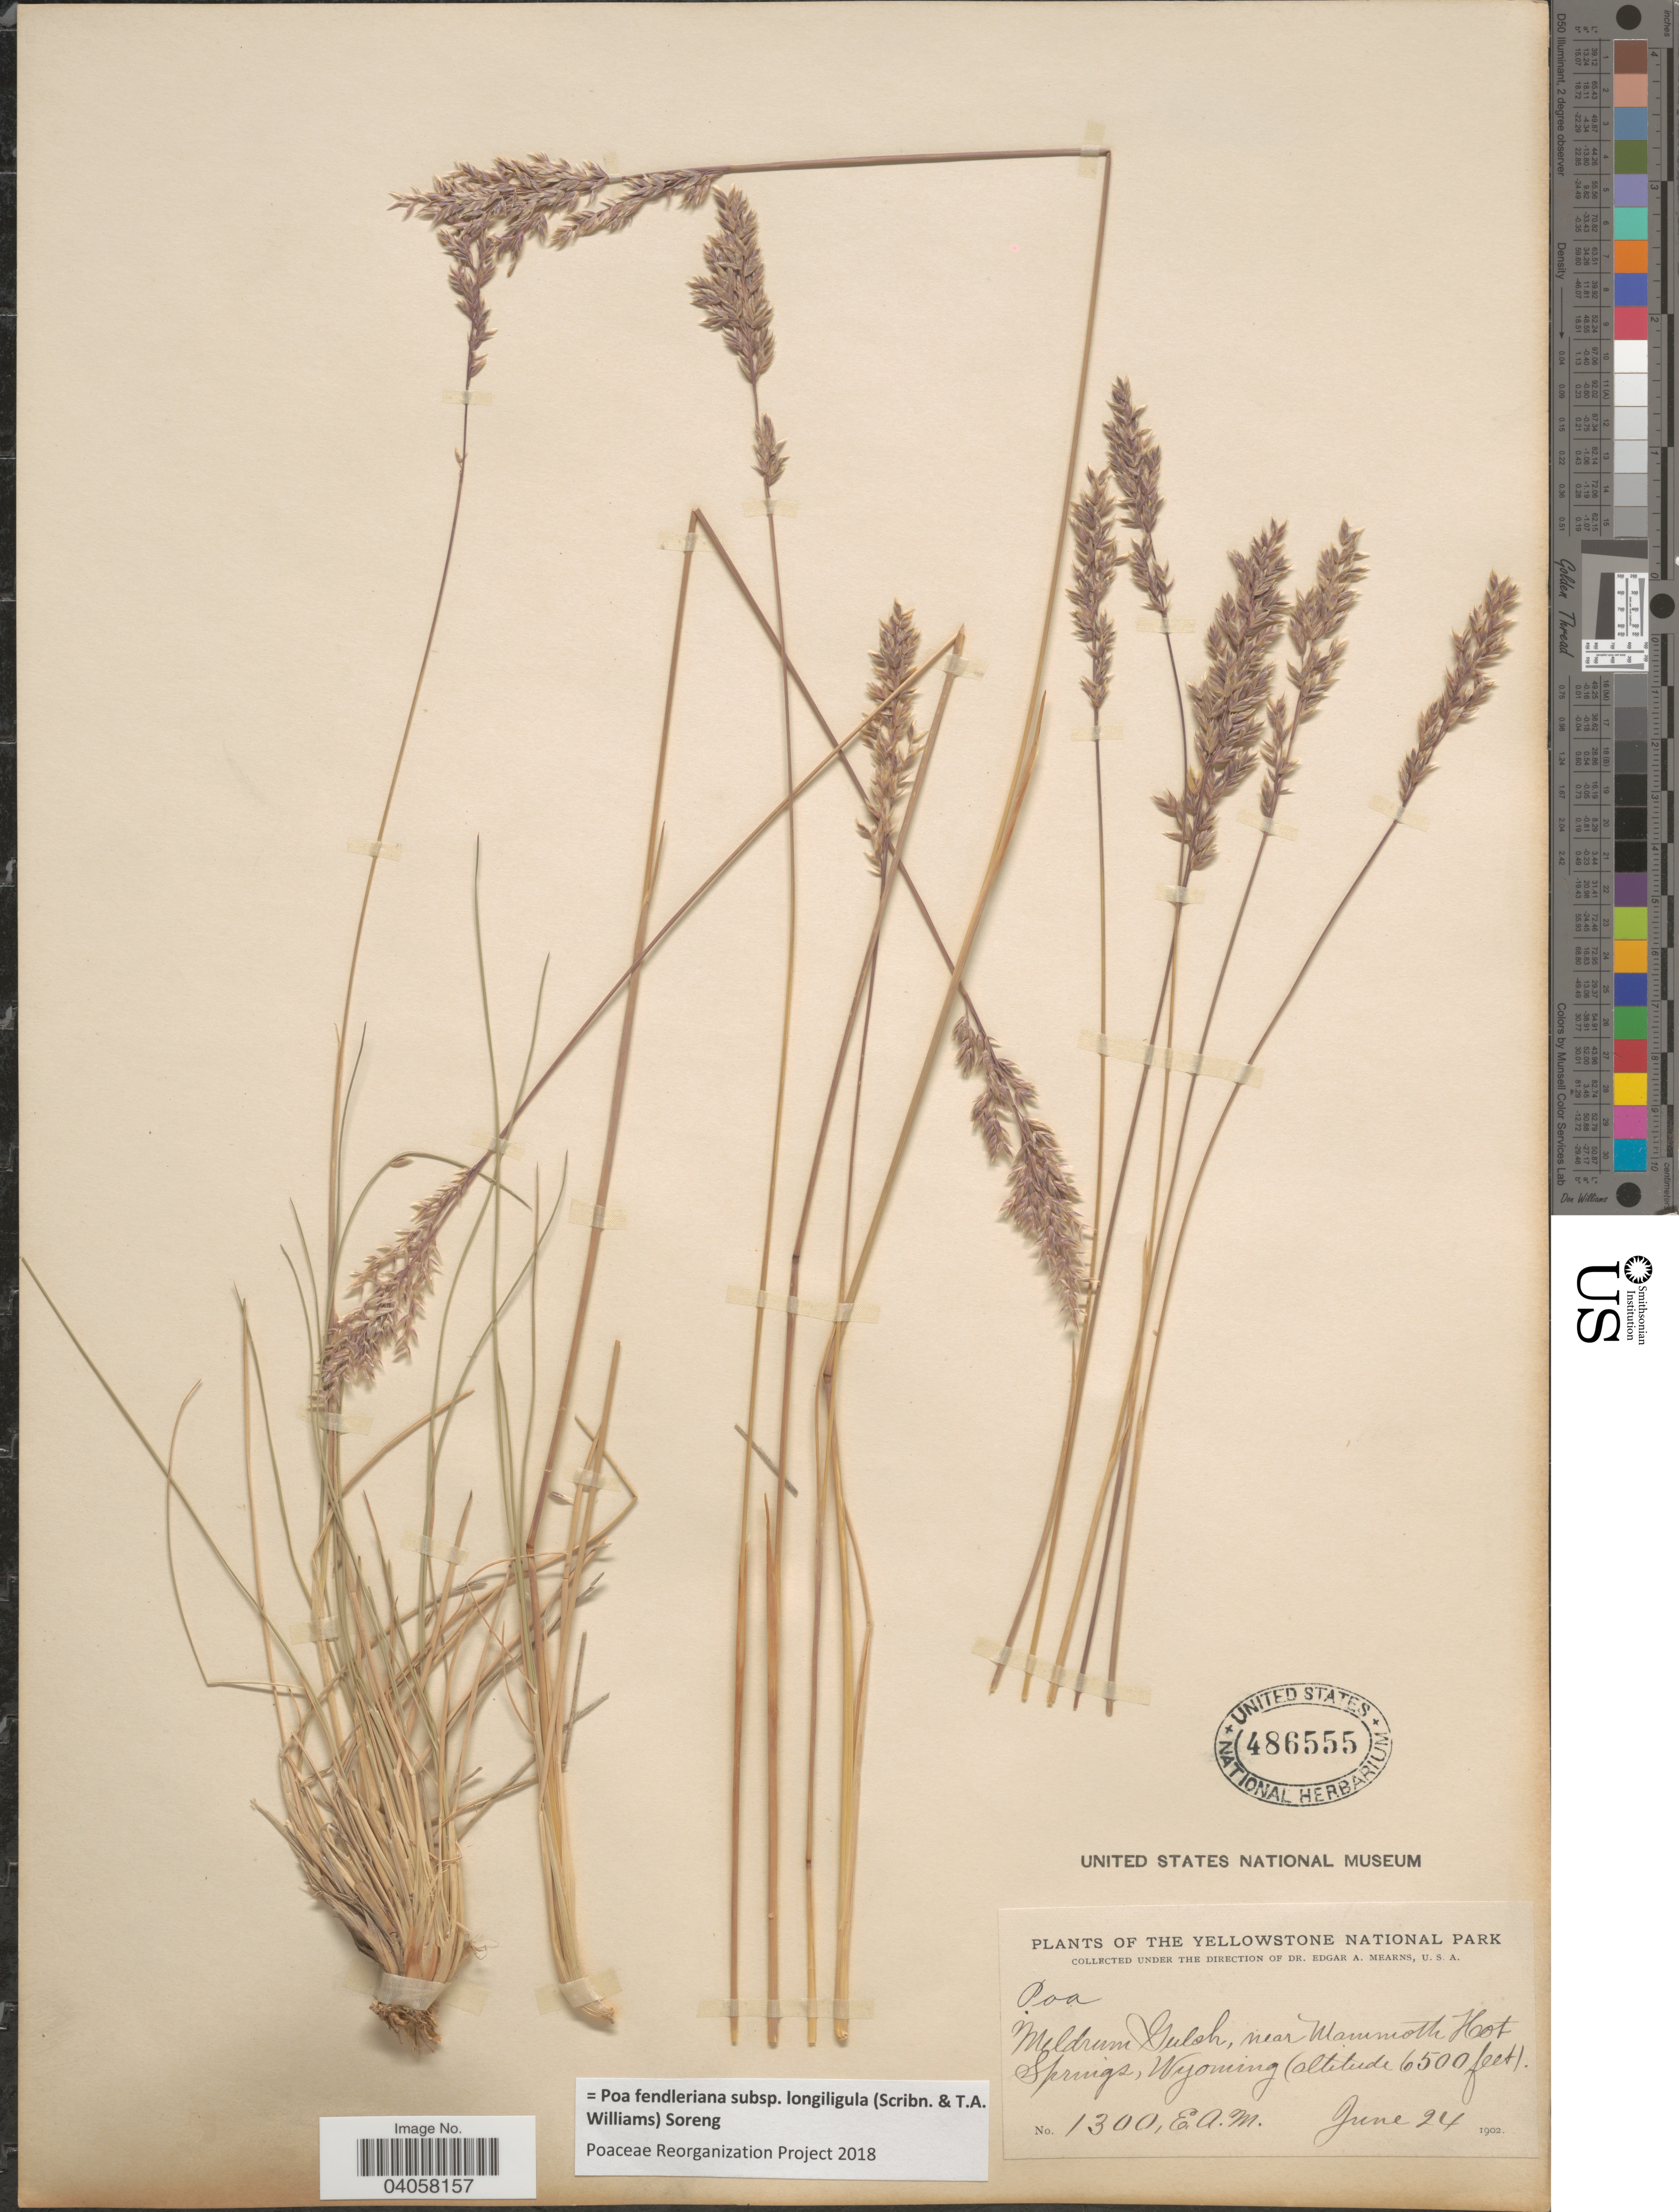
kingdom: Plantae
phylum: Tracheophyta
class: Liliopsida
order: Poales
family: Poaceae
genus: Poa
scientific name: Poa fendleriana subsp. longiligula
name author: (Scribn. & T.A. Williams) Soreng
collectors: E. A. Mearns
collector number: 1300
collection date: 1902-06-24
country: United States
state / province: Wyoming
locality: The Yellowstone National Park. Meldrum Gulch, near Mammoth Hot Springs.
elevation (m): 1981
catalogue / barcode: US 486555